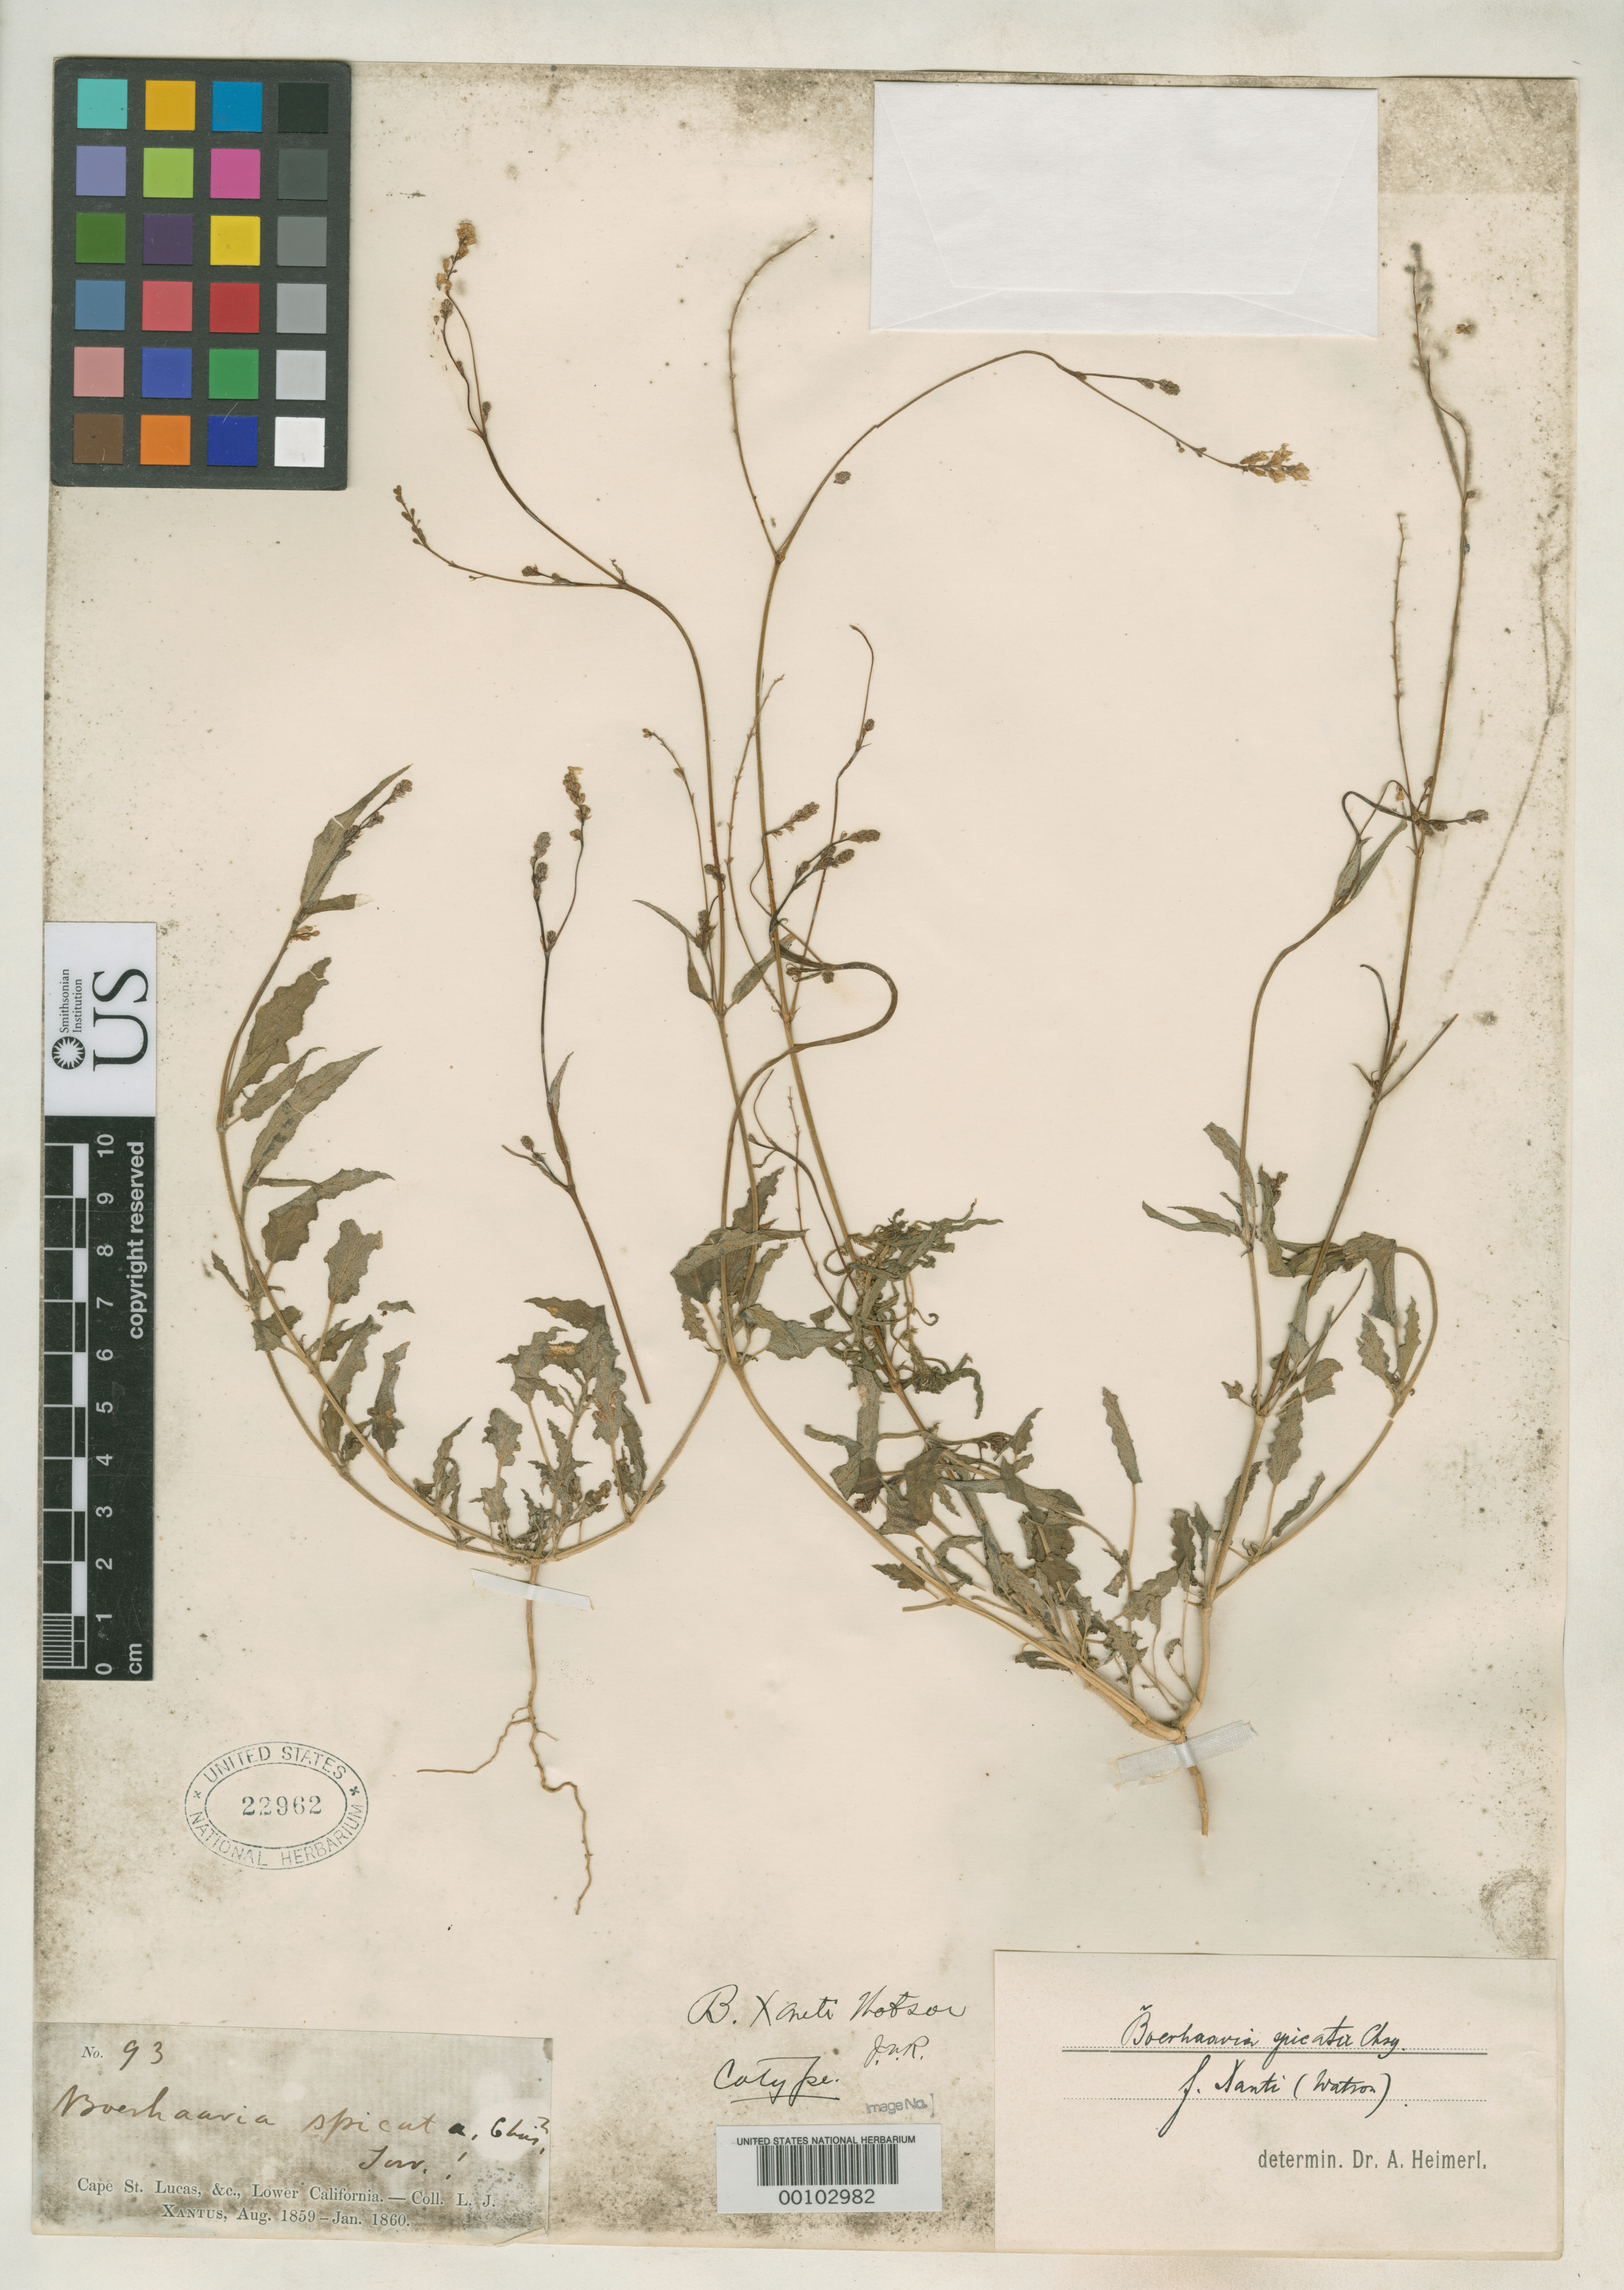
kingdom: Plantae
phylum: Tracheophyta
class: Magnoliopsida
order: Caryophyllales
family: Nyctaginaceae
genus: Boerhavia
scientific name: Boerhavia xanti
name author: S. Watson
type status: Syntype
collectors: L. J. Xantus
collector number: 93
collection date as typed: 1859 to -- --- 1860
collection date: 1859/1860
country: Mexico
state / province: Baja California Sur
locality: Cape Saint Lucas.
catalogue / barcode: US 22962